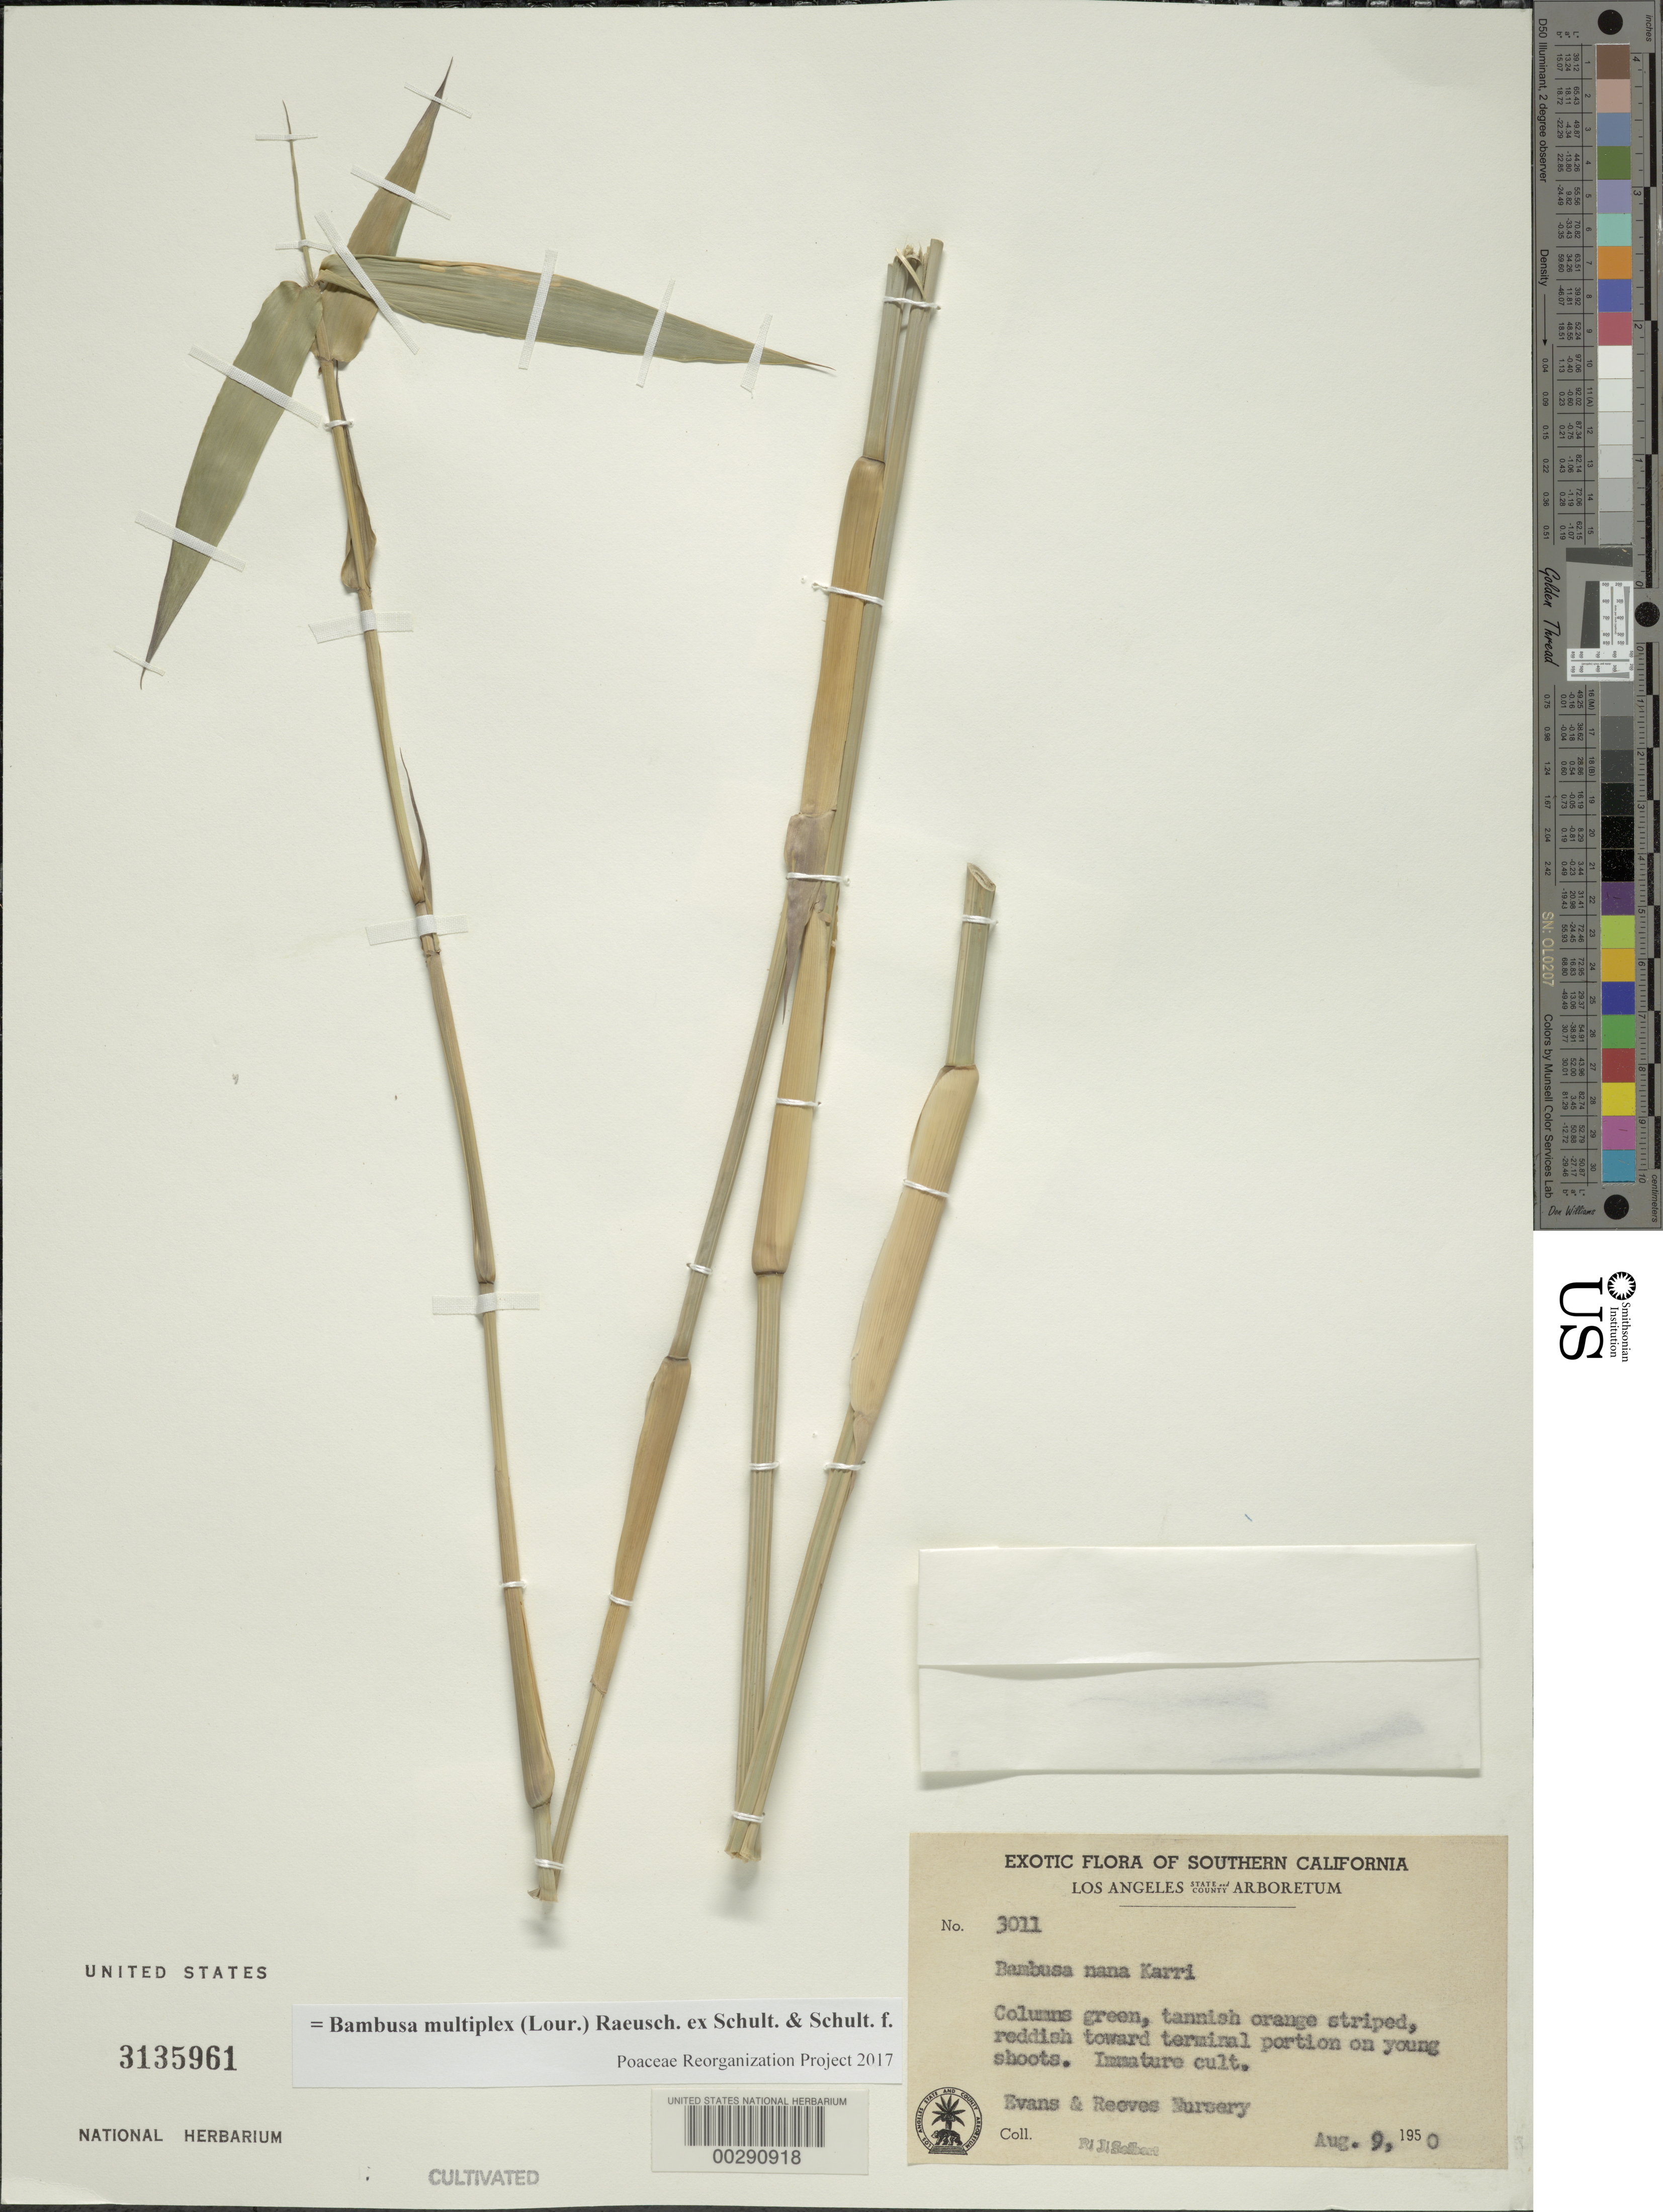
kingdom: Plantae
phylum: Tracheophyta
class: Liliopsida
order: Poales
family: Poaceae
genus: Bambusa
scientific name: Bambusa multiplex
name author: (Lour.) Raeusch. ex Schult. & Schult. f.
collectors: R. J. Seibert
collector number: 3011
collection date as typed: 09 Aug 1950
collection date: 1950-08-09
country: United States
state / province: Florida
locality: Southern Florida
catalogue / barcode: US 3135961